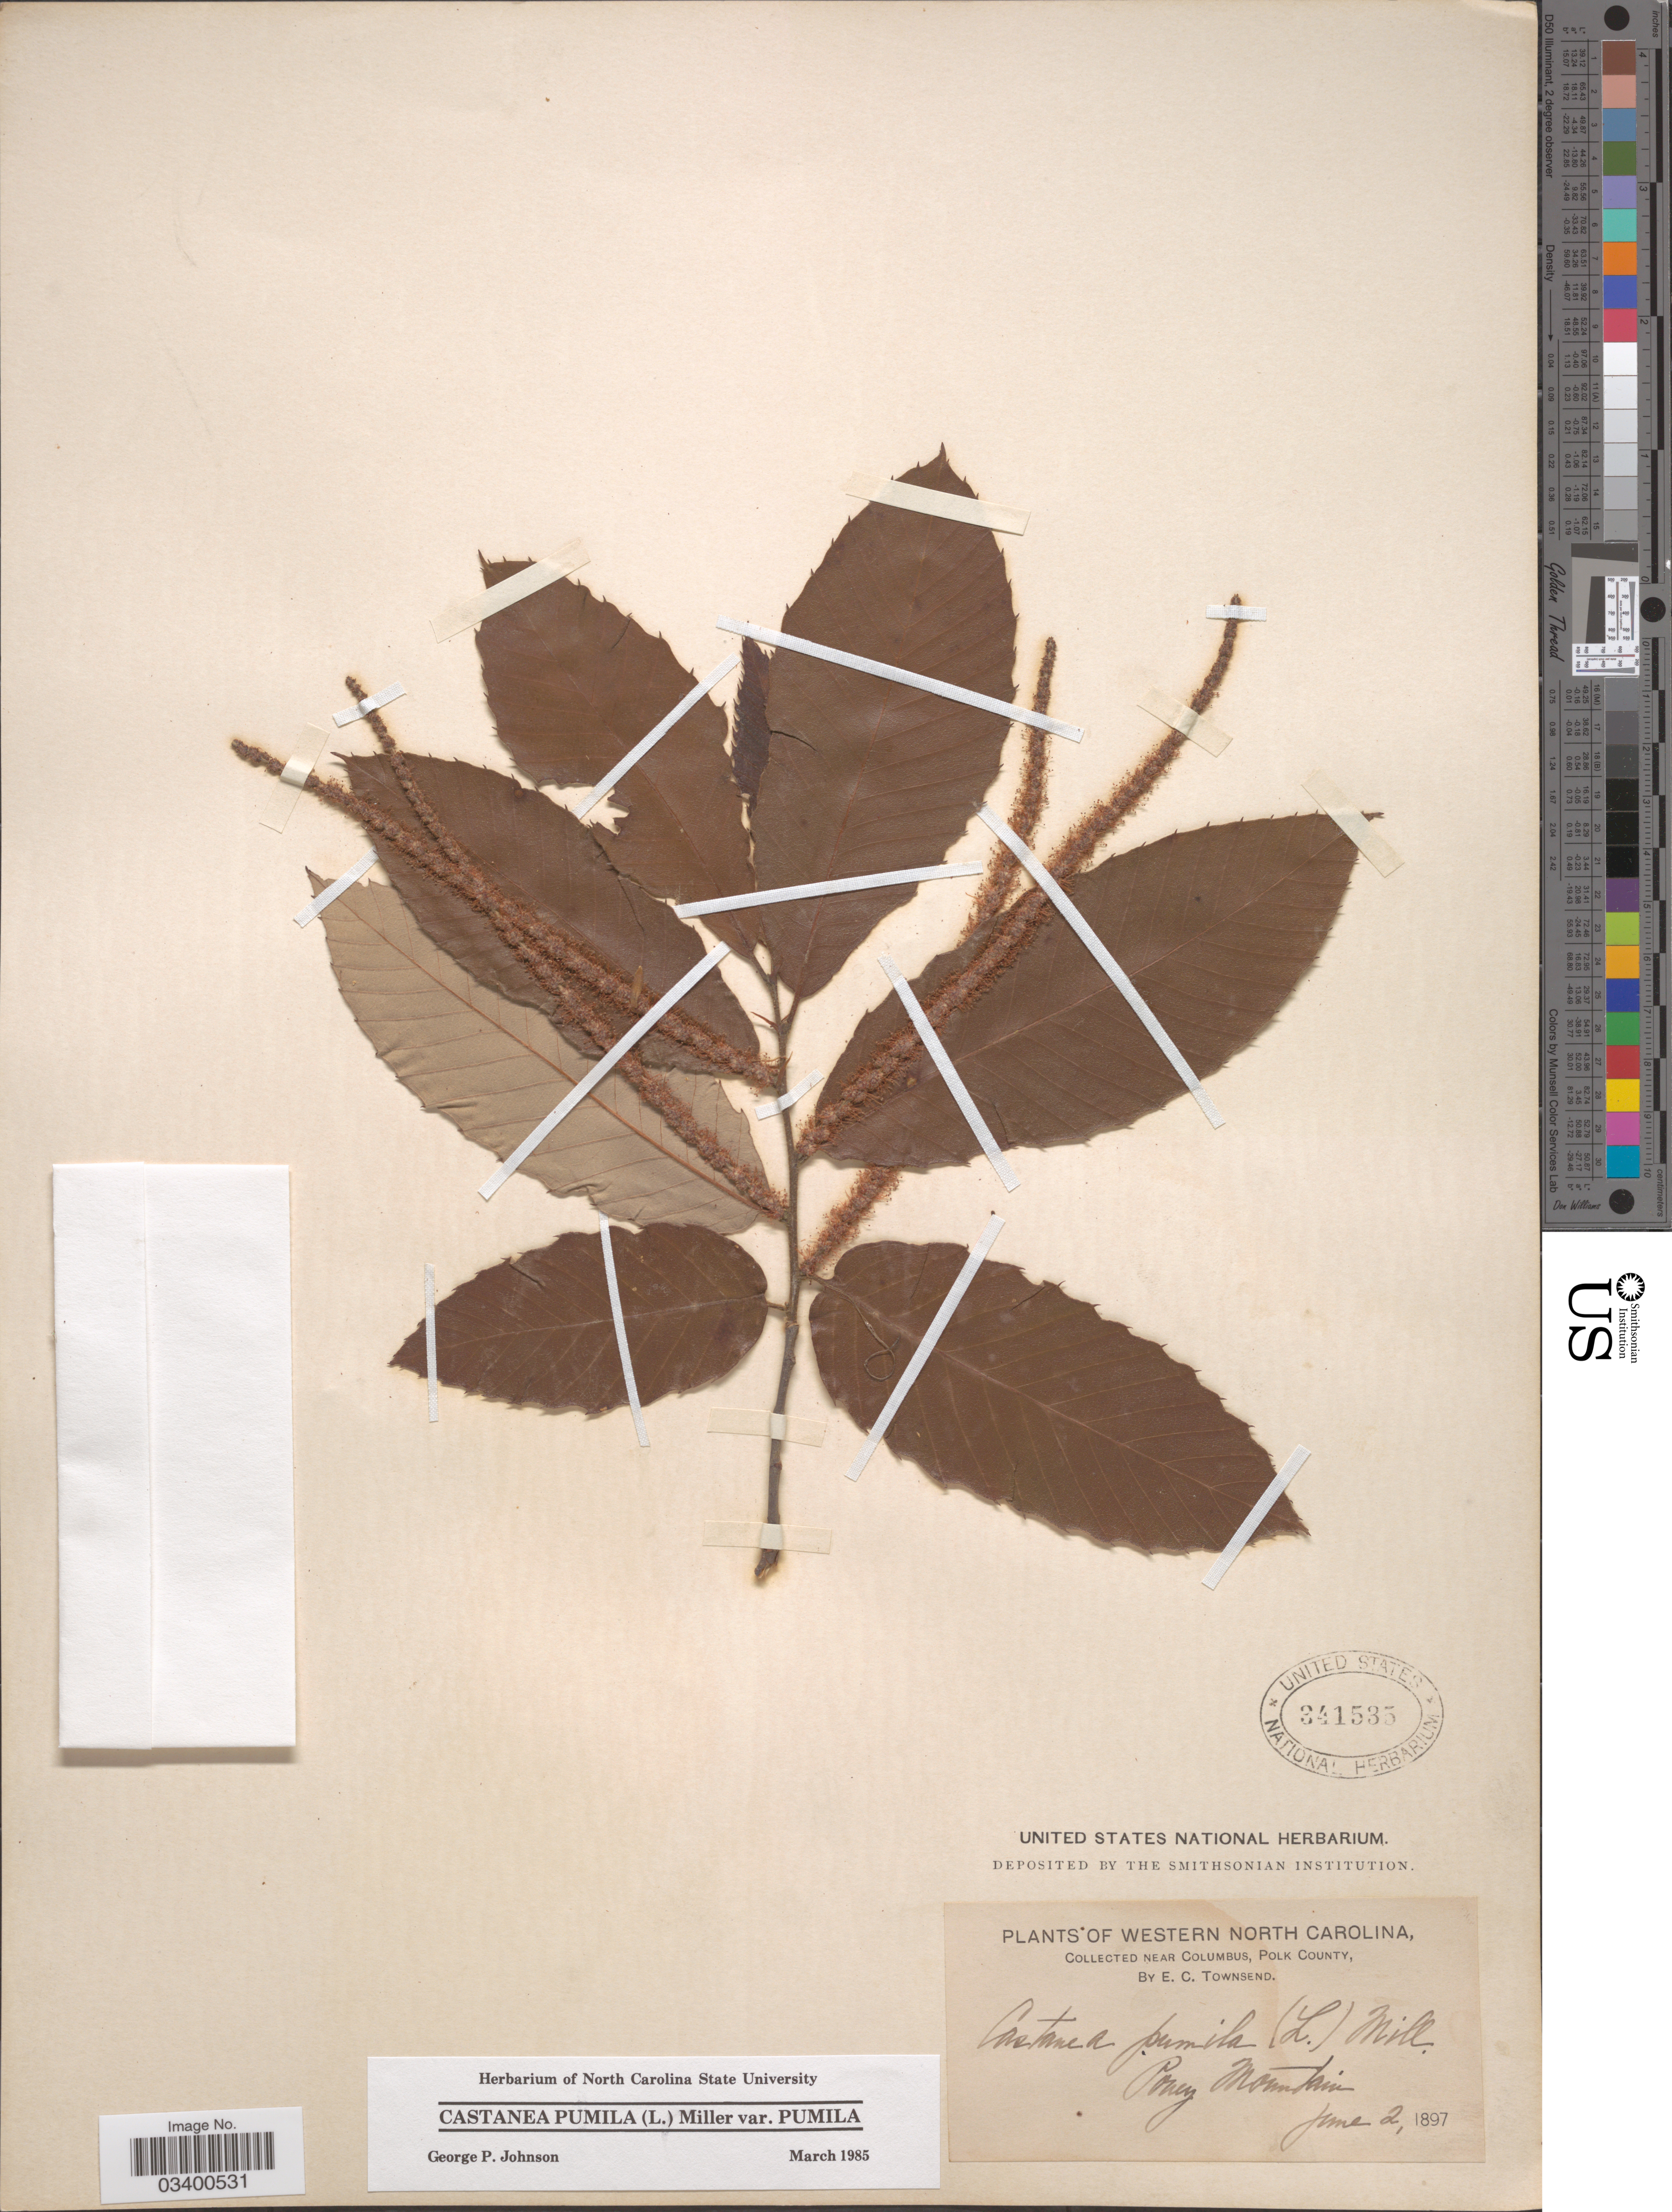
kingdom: Plantae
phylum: Tracheophyta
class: Magnoliopsida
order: Fagales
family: Fagaceae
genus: Castanea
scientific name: Castanea pumila var. pumila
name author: (L.) Mill.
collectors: E. C. Townsend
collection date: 1897-06-02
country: United States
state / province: North Carolina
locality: Western North Carolina. Near Columbus, Polk County. Poney Mountain.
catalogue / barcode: US 341535